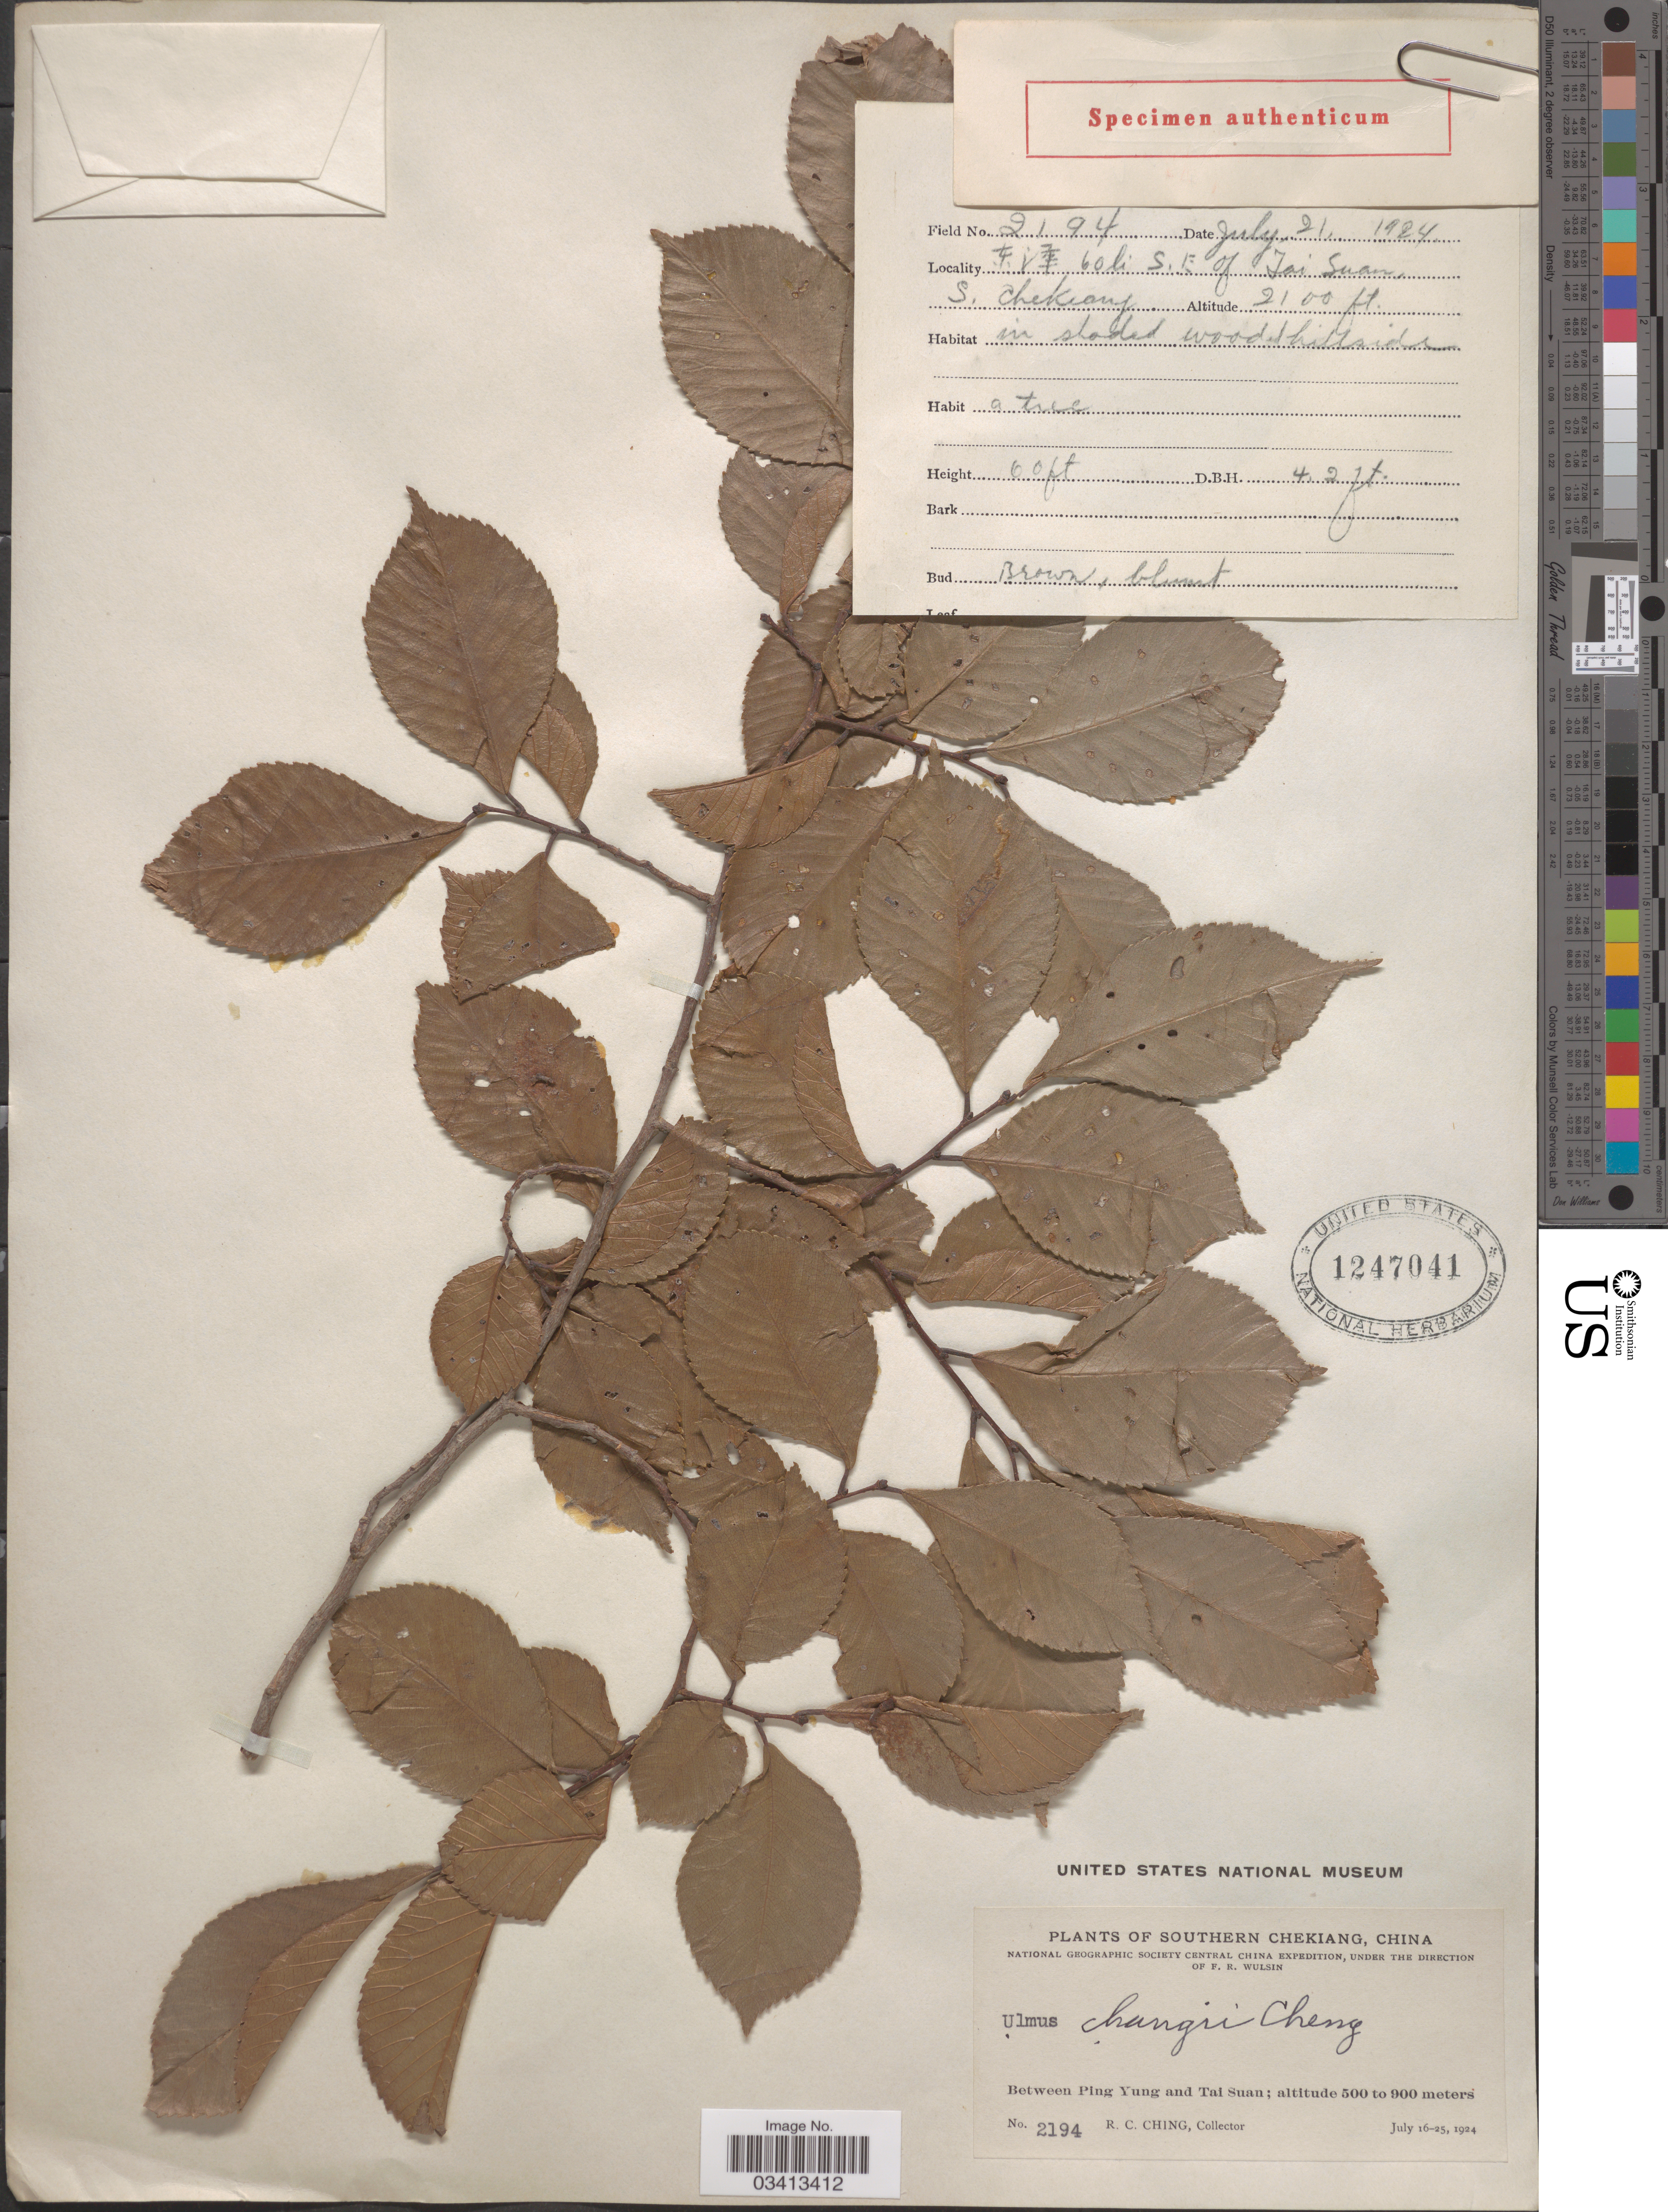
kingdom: Plantae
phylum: Tracheophyta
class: Magnoliopsida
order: Rosales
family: Ulmaceae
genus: Ulmus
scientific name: Ulmus changii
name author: W.C. Cheng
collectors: R. C. Ching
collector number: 2194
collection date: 1924-07-21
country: China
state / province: Zhejiang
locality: X 60 li S.E. of Tai Suan. Southern Chekiang. Between Ping Yung and Tai Suan.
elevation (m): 640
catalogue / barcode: US 1247041